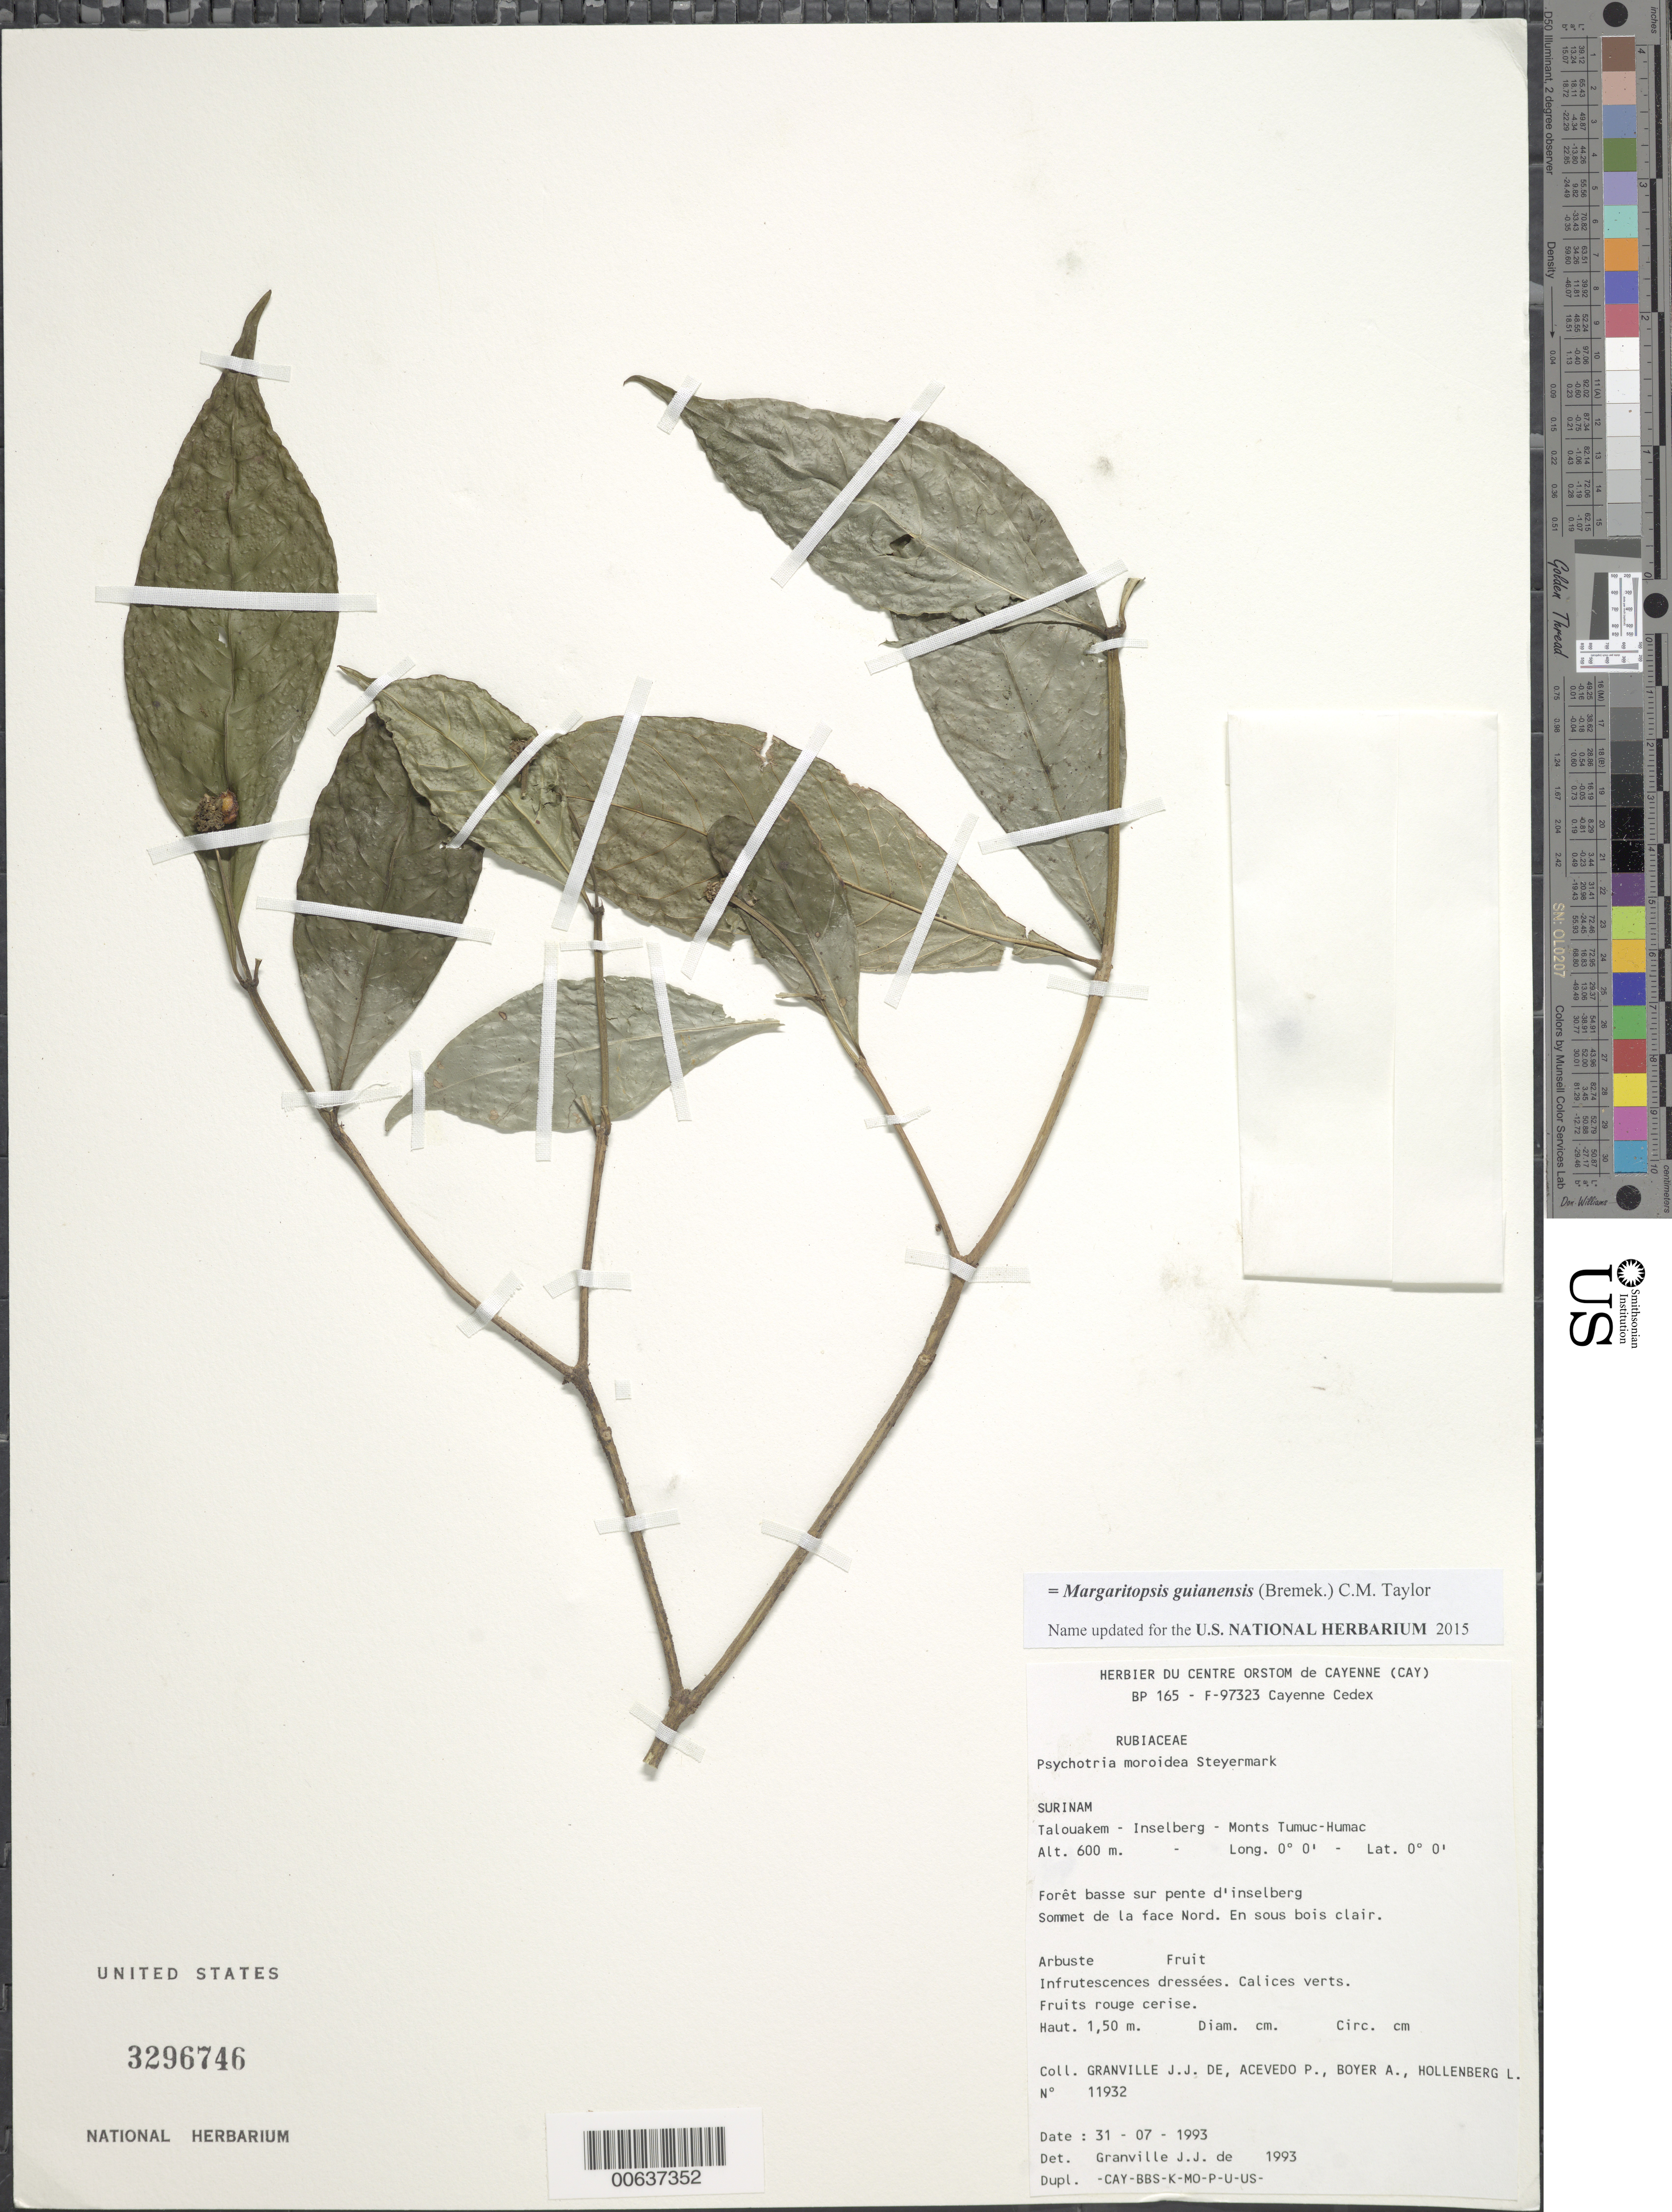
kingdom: Plantae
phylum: Tracheophyta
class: Magnoliopsida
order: Gentianales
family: Rubiaceae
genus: Psychotria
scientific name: Psychotria moroidea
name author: Steyerm.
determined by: Granville, J. J. de, (CAY), Institut de Recherche pour le Developpement (IRD) (FRENCH GUIANA)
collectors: J.-J. de Granville, P. Acevedo-Rodr., A. Boyer & L. Hollenberg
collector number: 11932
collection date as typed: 31-Jul-93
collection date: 1993-07-31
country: Suriname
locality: Talouakem, Inselberg, Monts Tumuc-Humac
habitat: Forêt basse sur pente d'inselberg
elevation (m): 600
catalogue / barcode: US 3296746